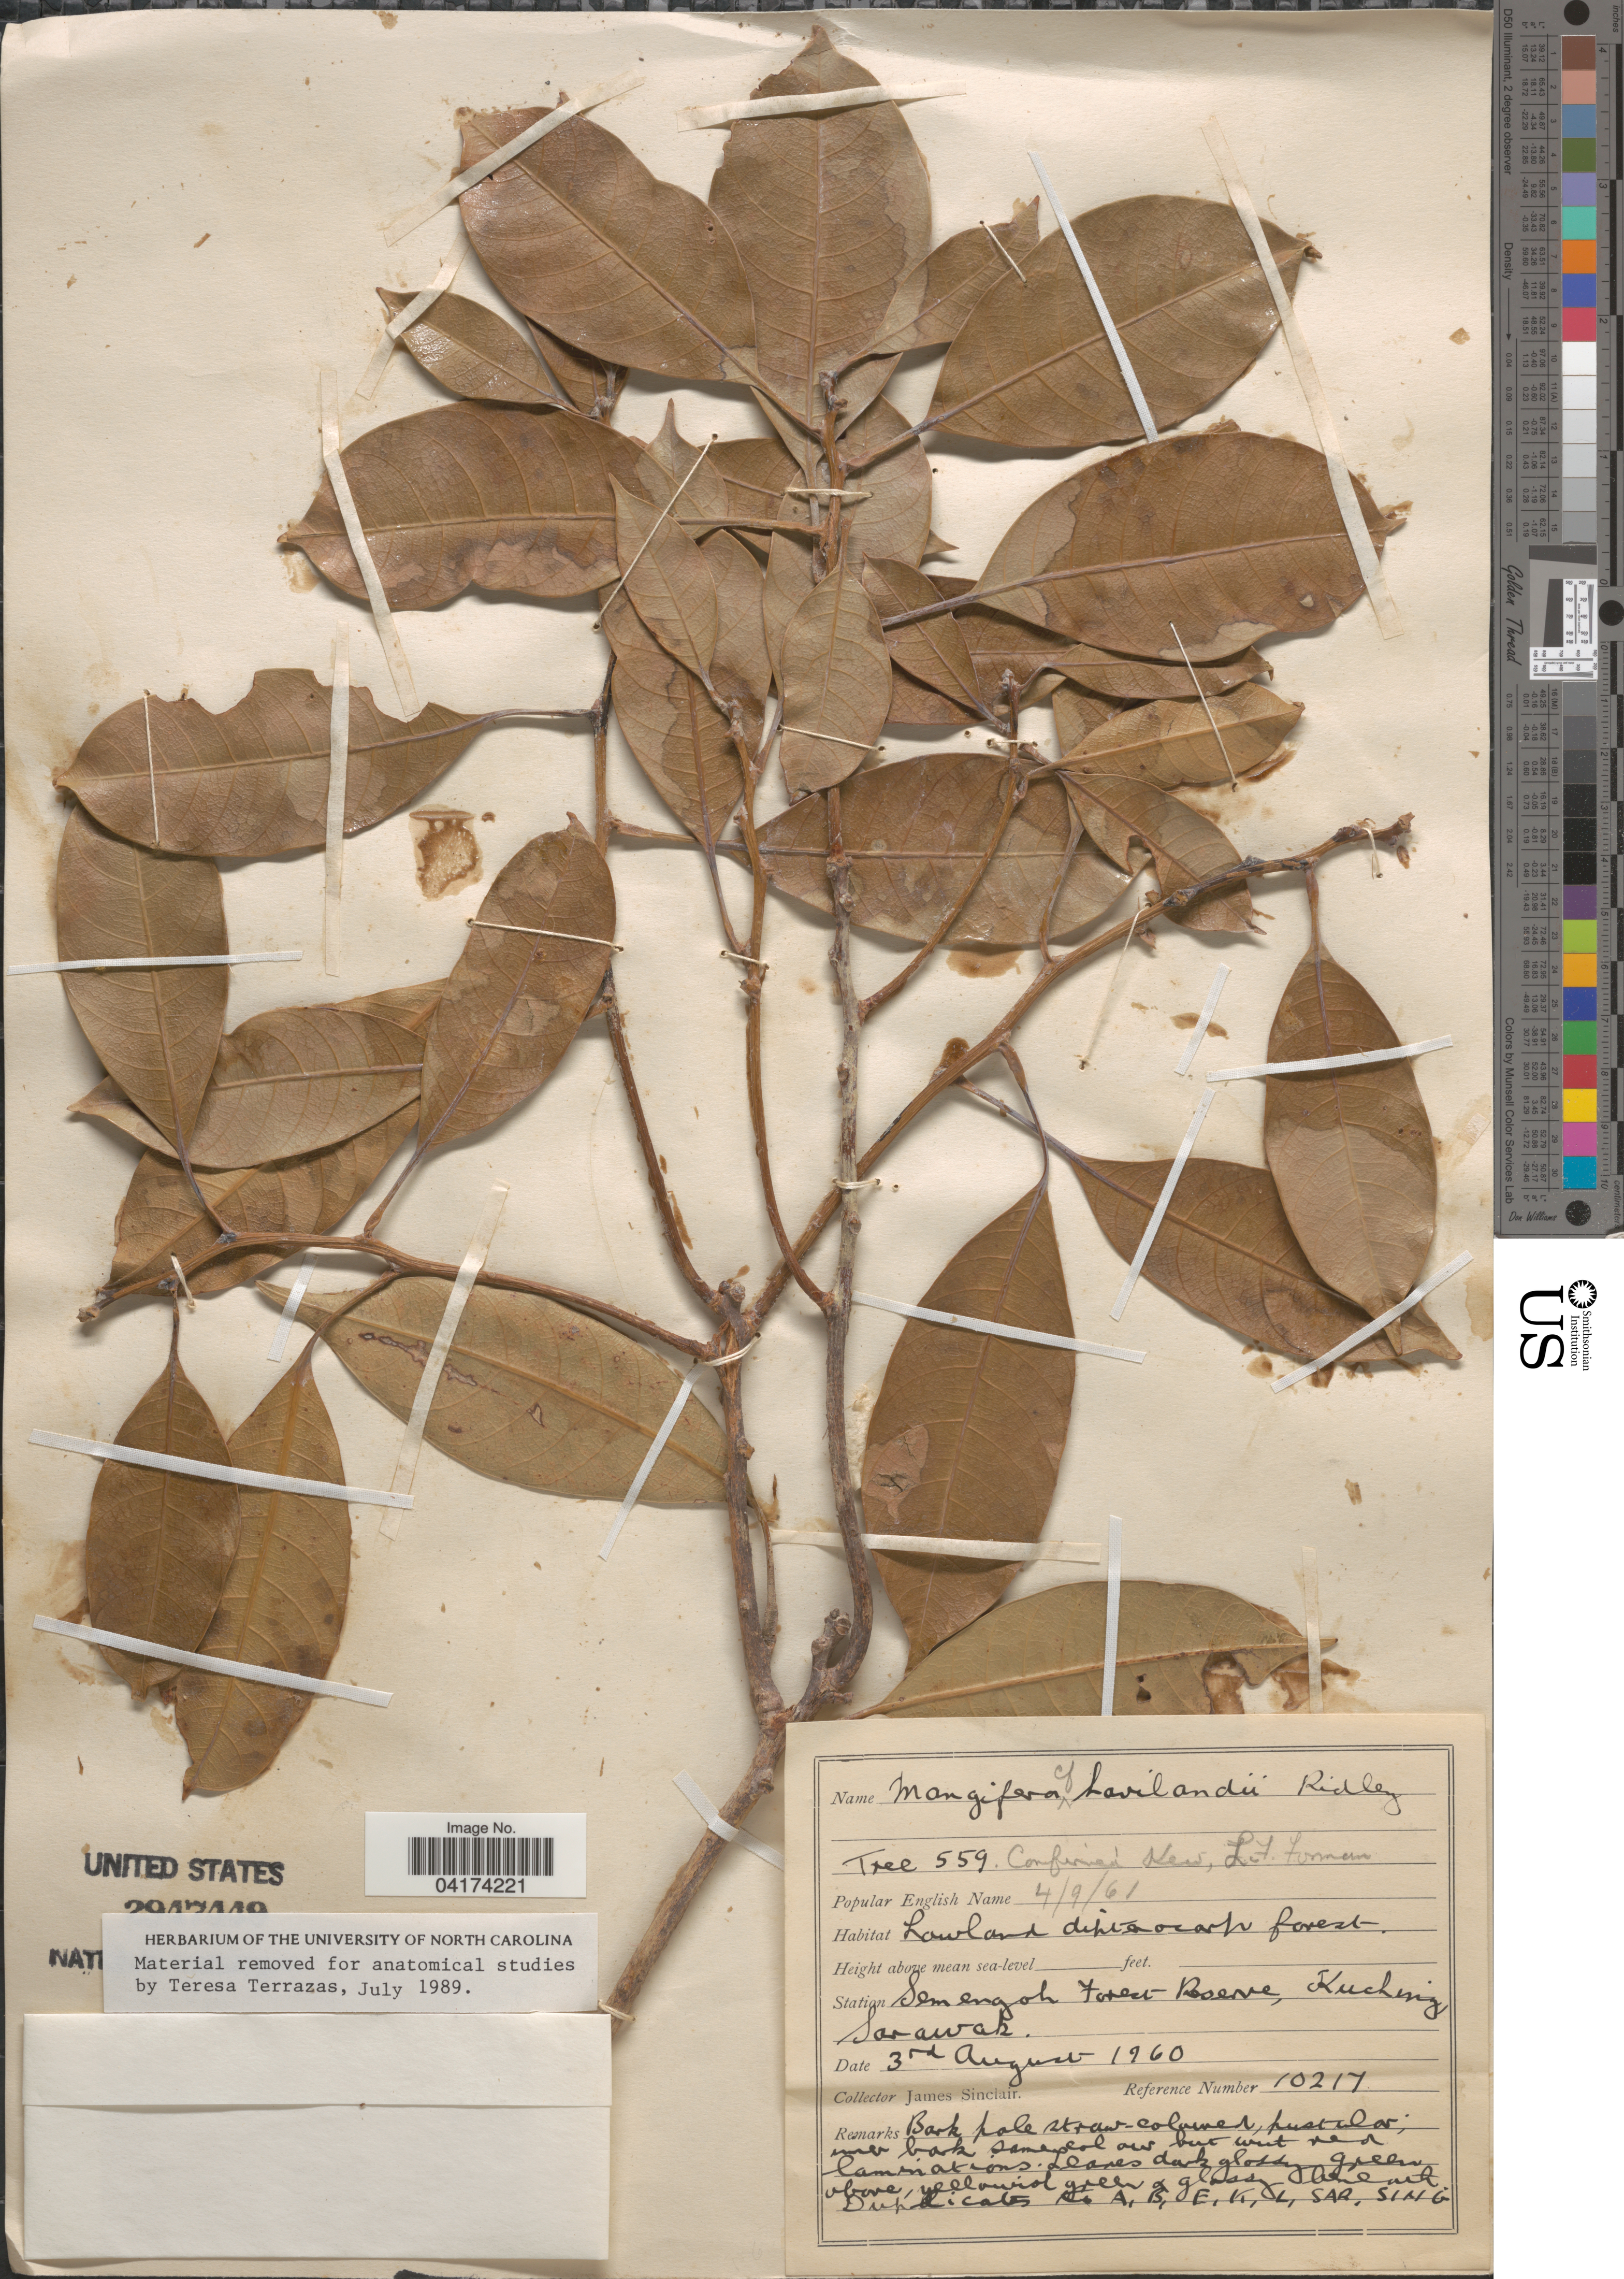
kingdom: Plantae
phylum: Tracheophyta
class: Magnoliopsida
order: Sapindales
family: Anacardiaceae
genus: Mangifera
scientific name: Mangifera havilandii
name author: Ridl.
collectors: J. Sinclair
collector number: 10217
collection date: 1960-08-03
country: Malaysia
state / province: Sarawak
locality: Semengoh Forest Reserve, Kuching.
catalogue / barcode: US 2947449